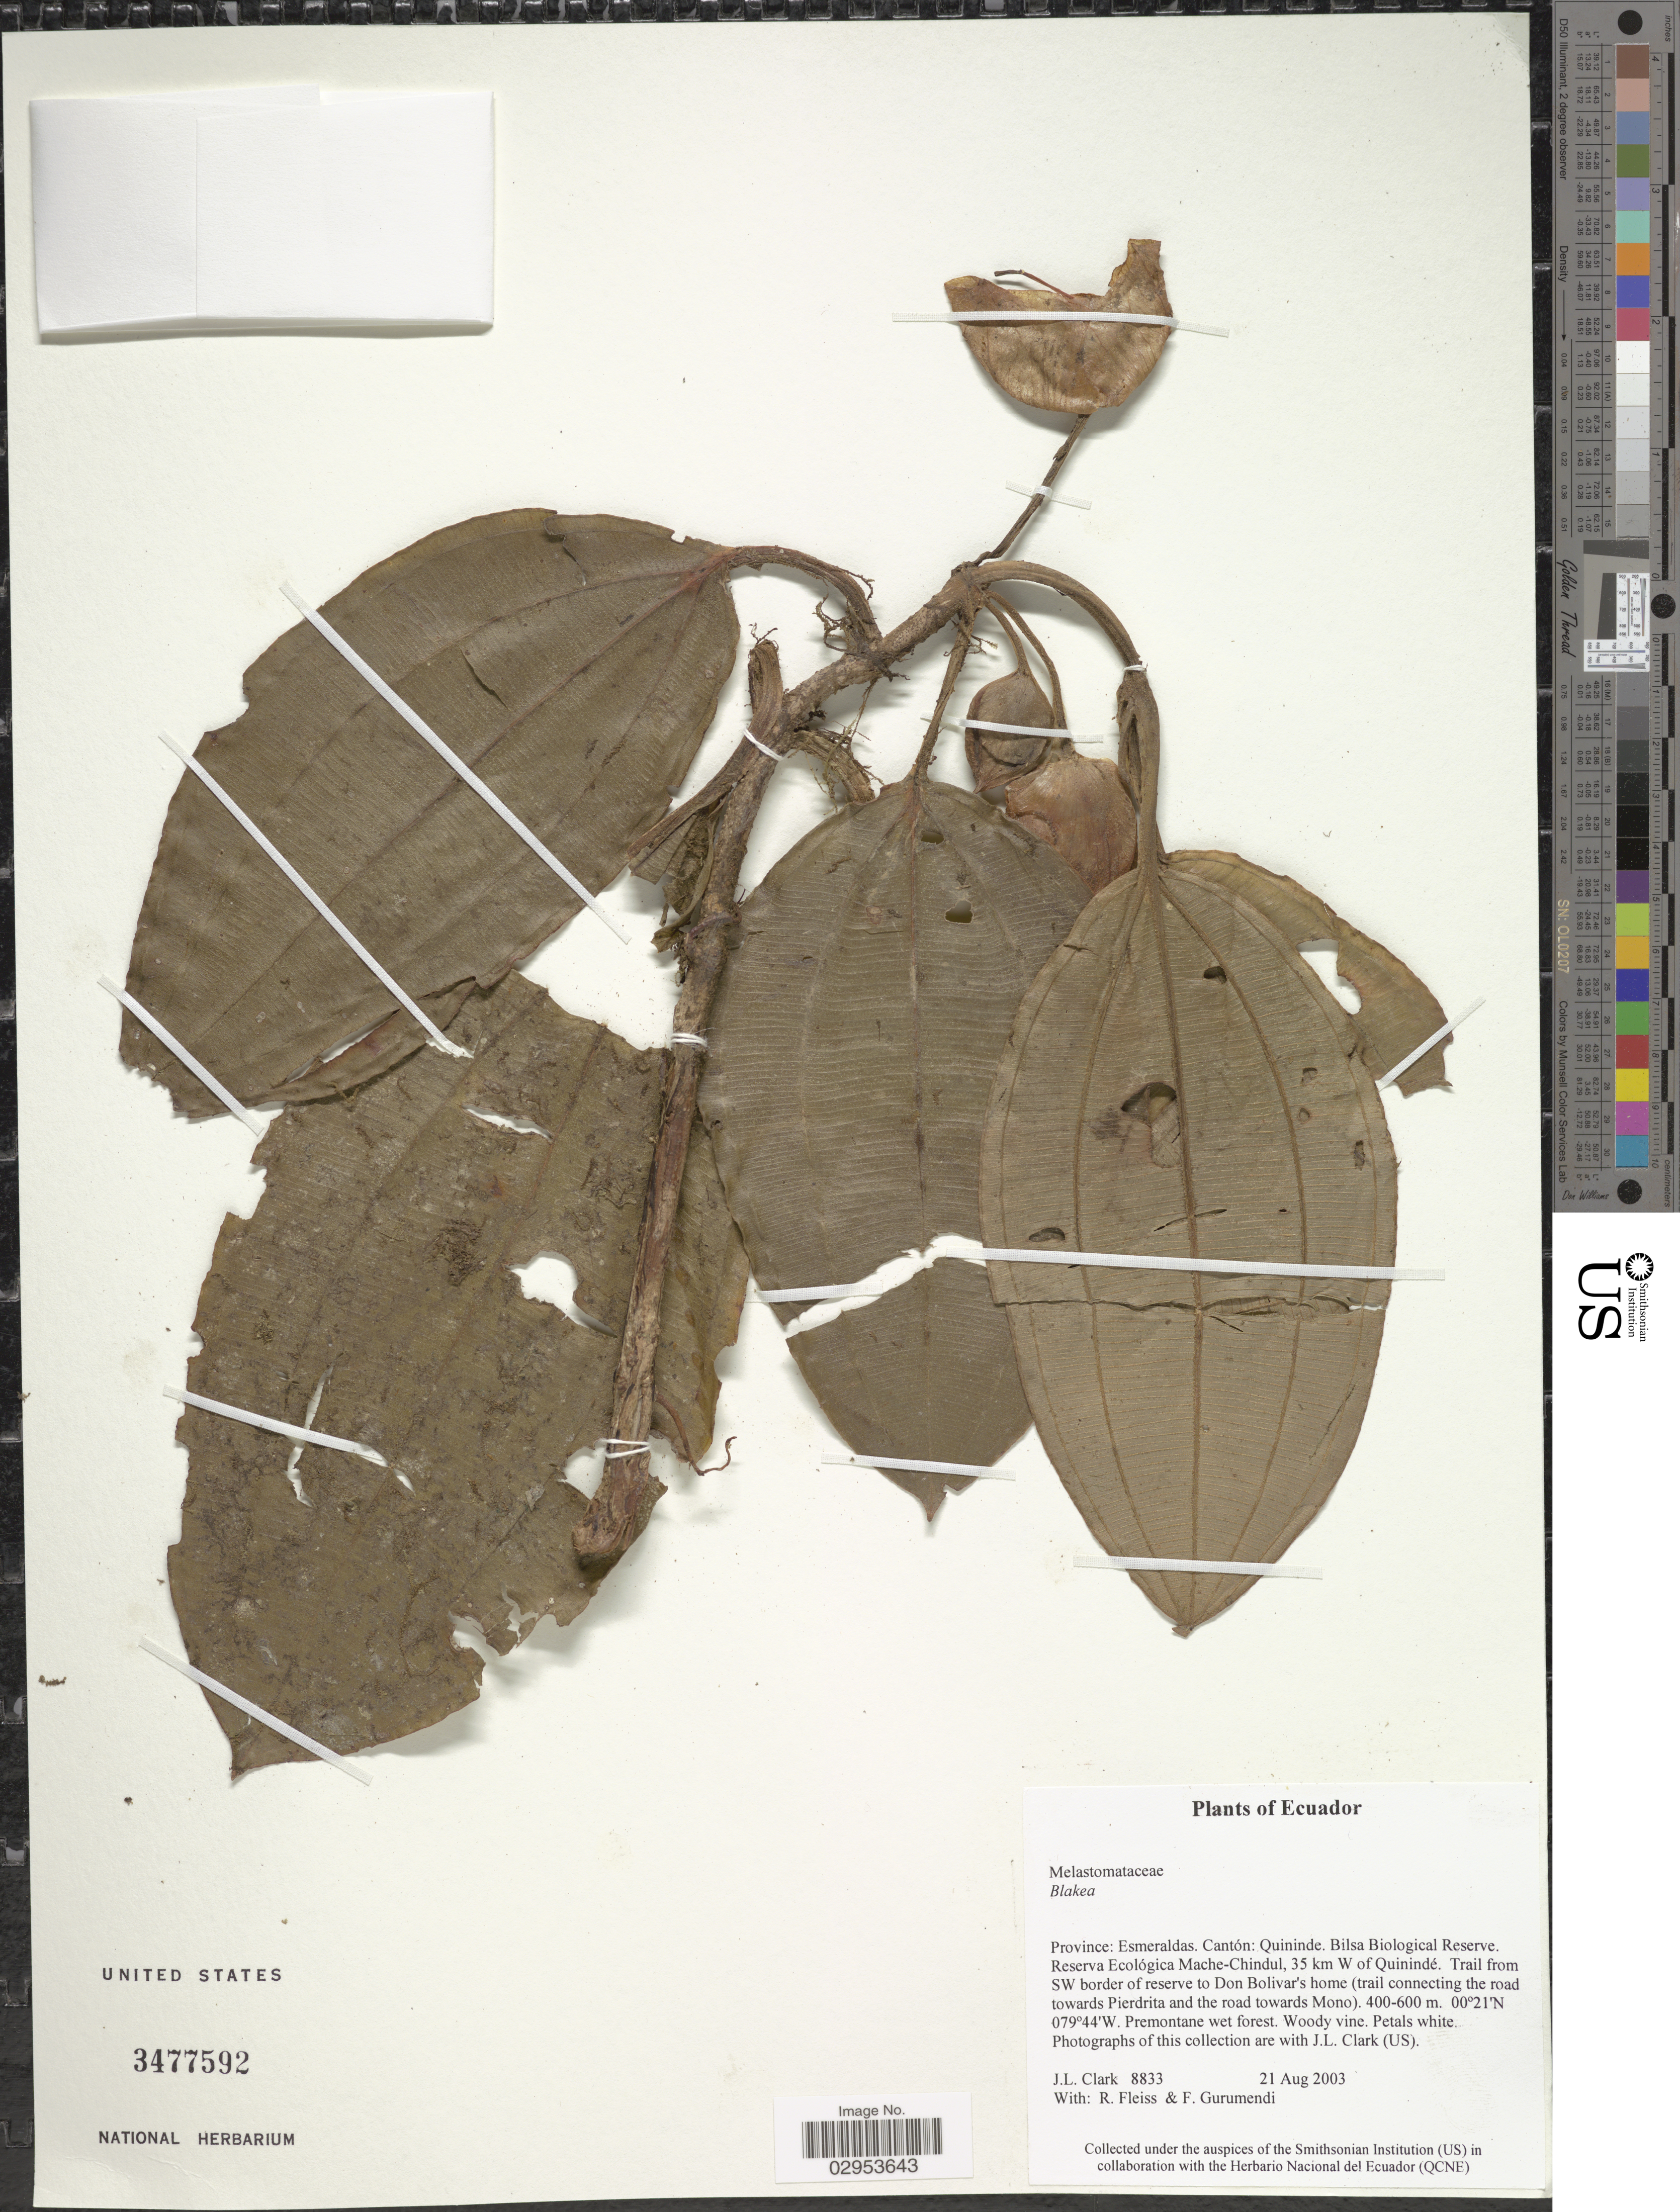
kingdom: Plantae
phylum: Tracheophyta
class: Magnoliopsida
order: Myrtales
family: Melastomataceae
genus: Blakea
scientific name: Blakea sp.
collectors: J. L. Clark, R. Fleiss & F. Gurumendí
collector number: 8833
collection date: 2003-08-21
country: Ecuador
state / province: Esmeraldas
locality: Cantón: Quininde. Bilsa Biological Reserve. Reserva Ecológica Mache-Chindul, 35 km W of Quinindé. Trail from SW border of reserve to Don Bolivar's home (trail connecting the road towards Pierdrita and the road towards Mono).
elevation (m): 400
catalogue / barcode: US 3477592